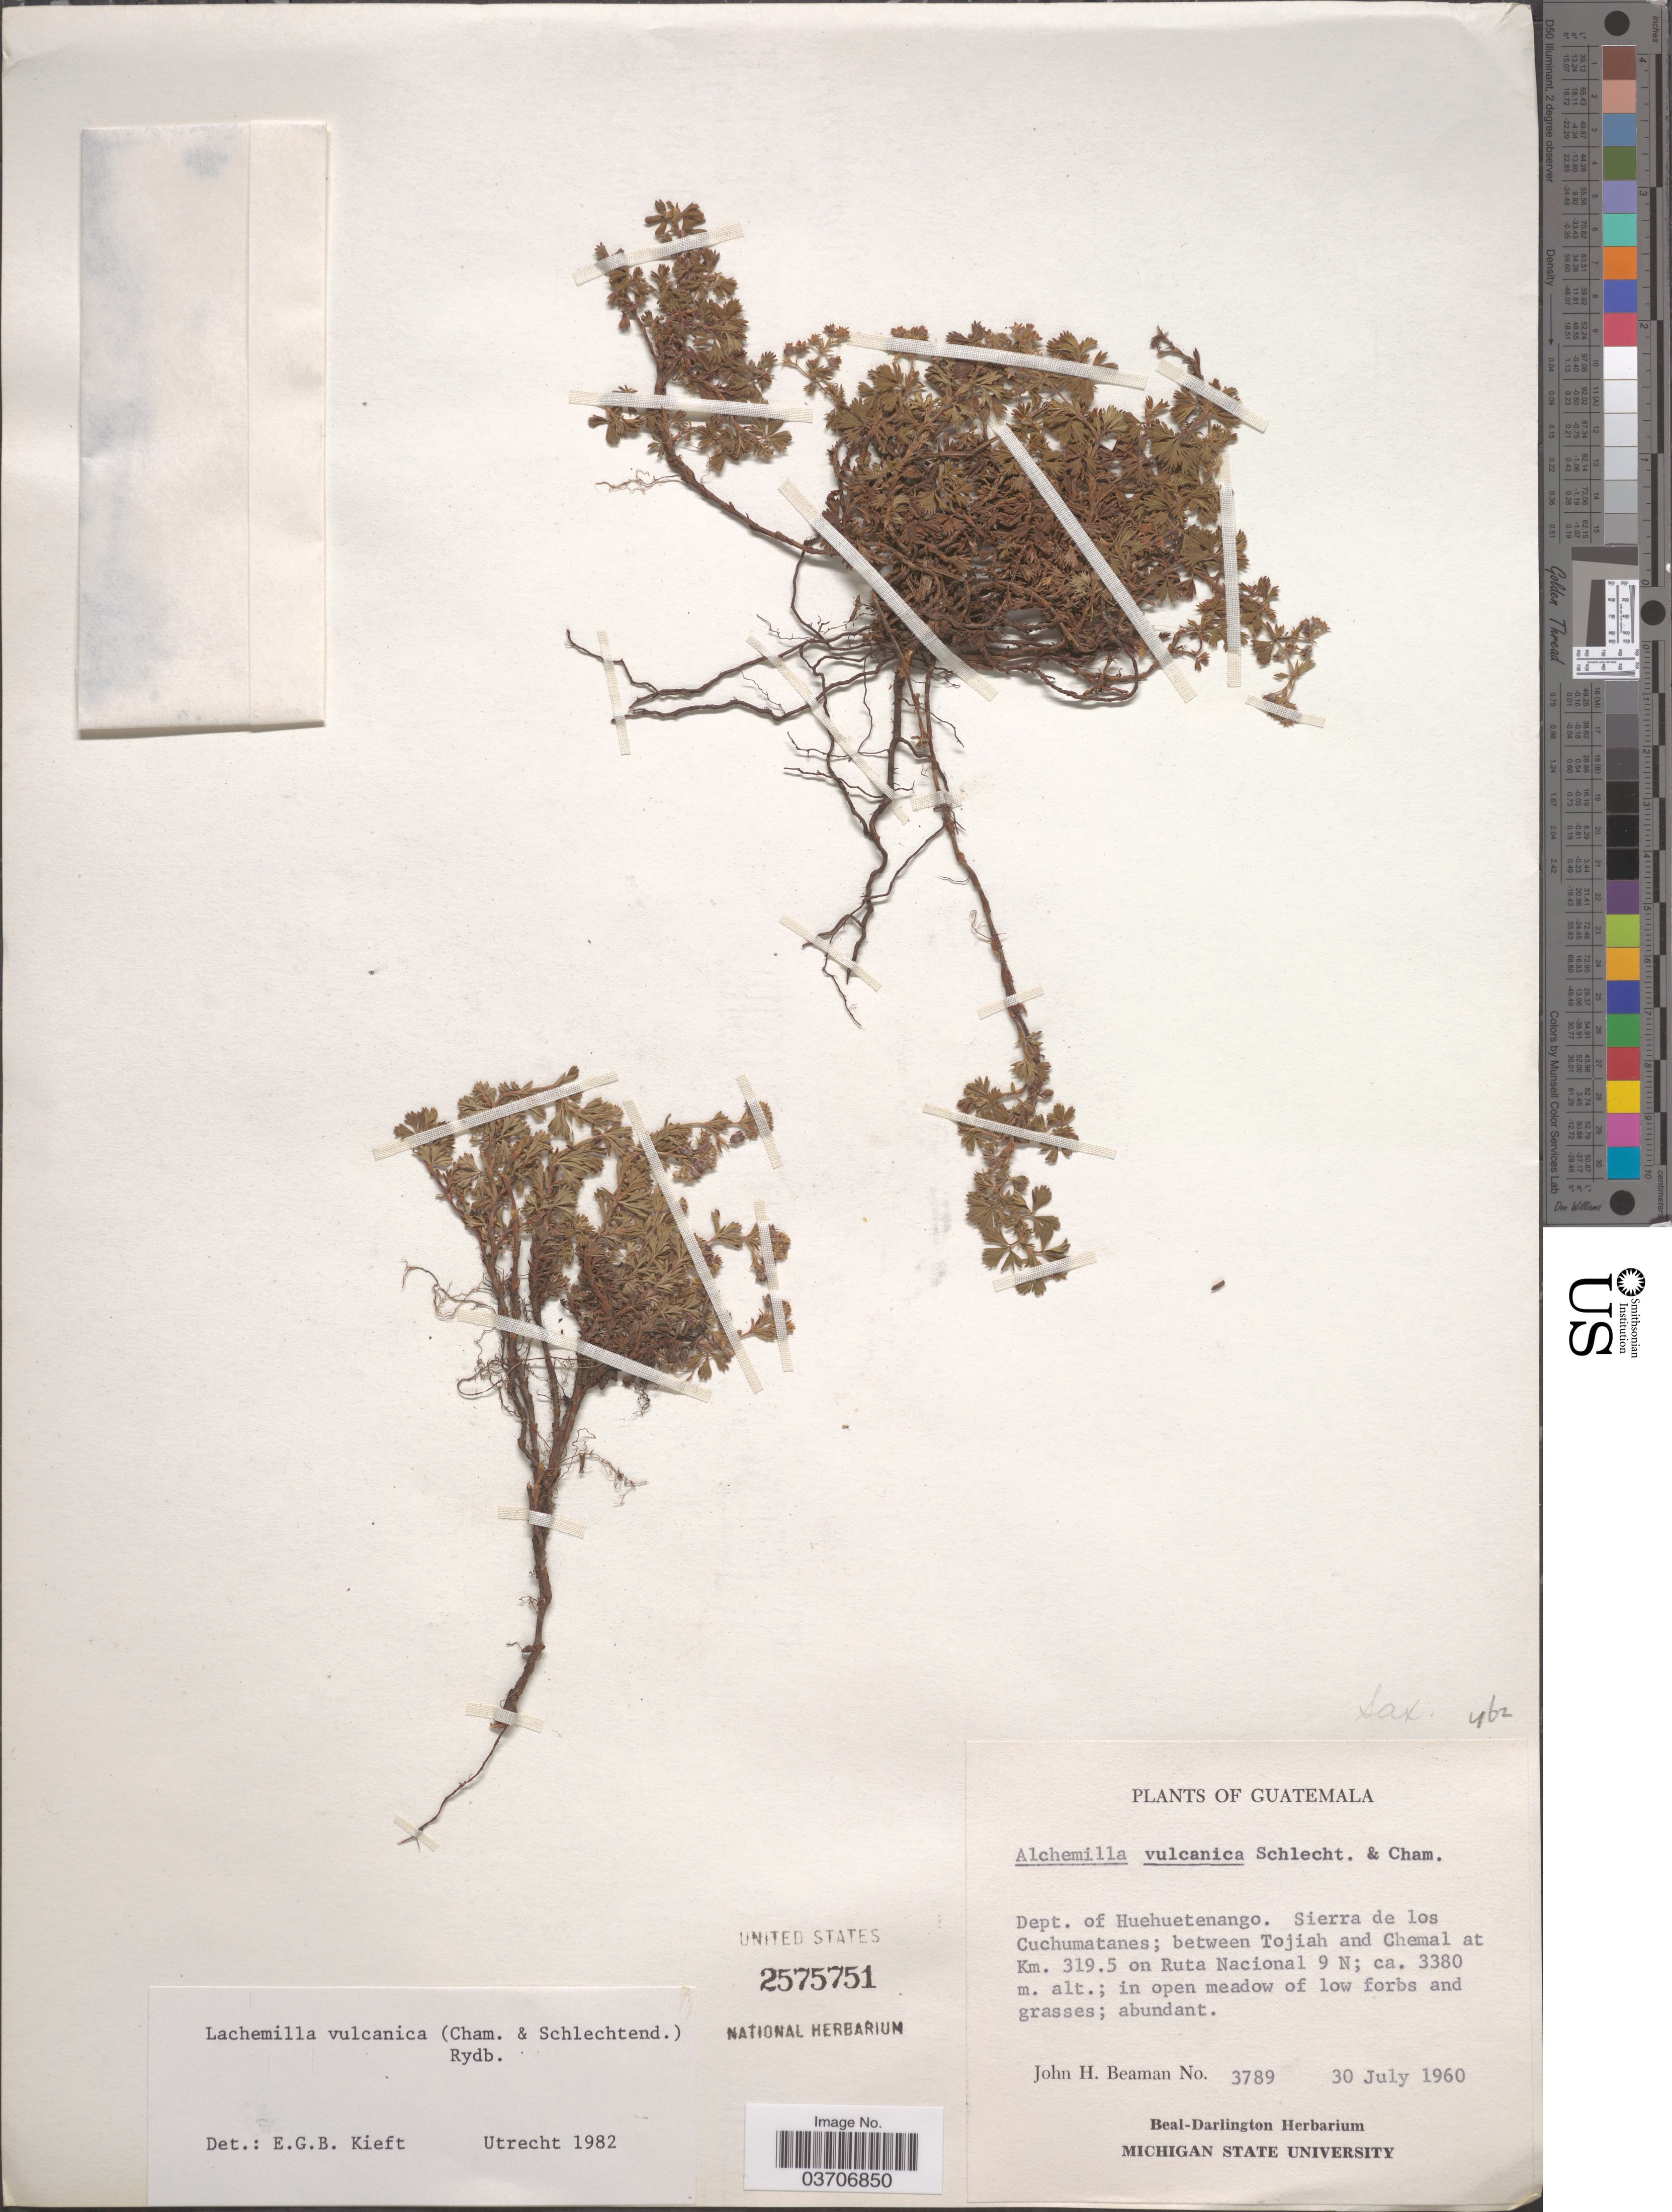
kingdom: Plantae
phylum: Tracheophyta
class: Magnoliopsida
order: Rosales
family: Rosaceae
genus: Lachemilla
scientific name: Lachemilla vulcanica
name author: (Cham. & Schltdl.) Rydb.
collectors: J. H. Beaman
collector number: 3789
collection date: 1960-07-30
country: Guatemala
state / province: Huehuetenango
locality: Dept. of Huehuetenango. Sierra de los Cuchumatanes; between Tojiah and Chemal at Km. 319.5 on Ruta Nacional 9 N.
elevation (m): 3380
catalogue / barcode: US 2575751